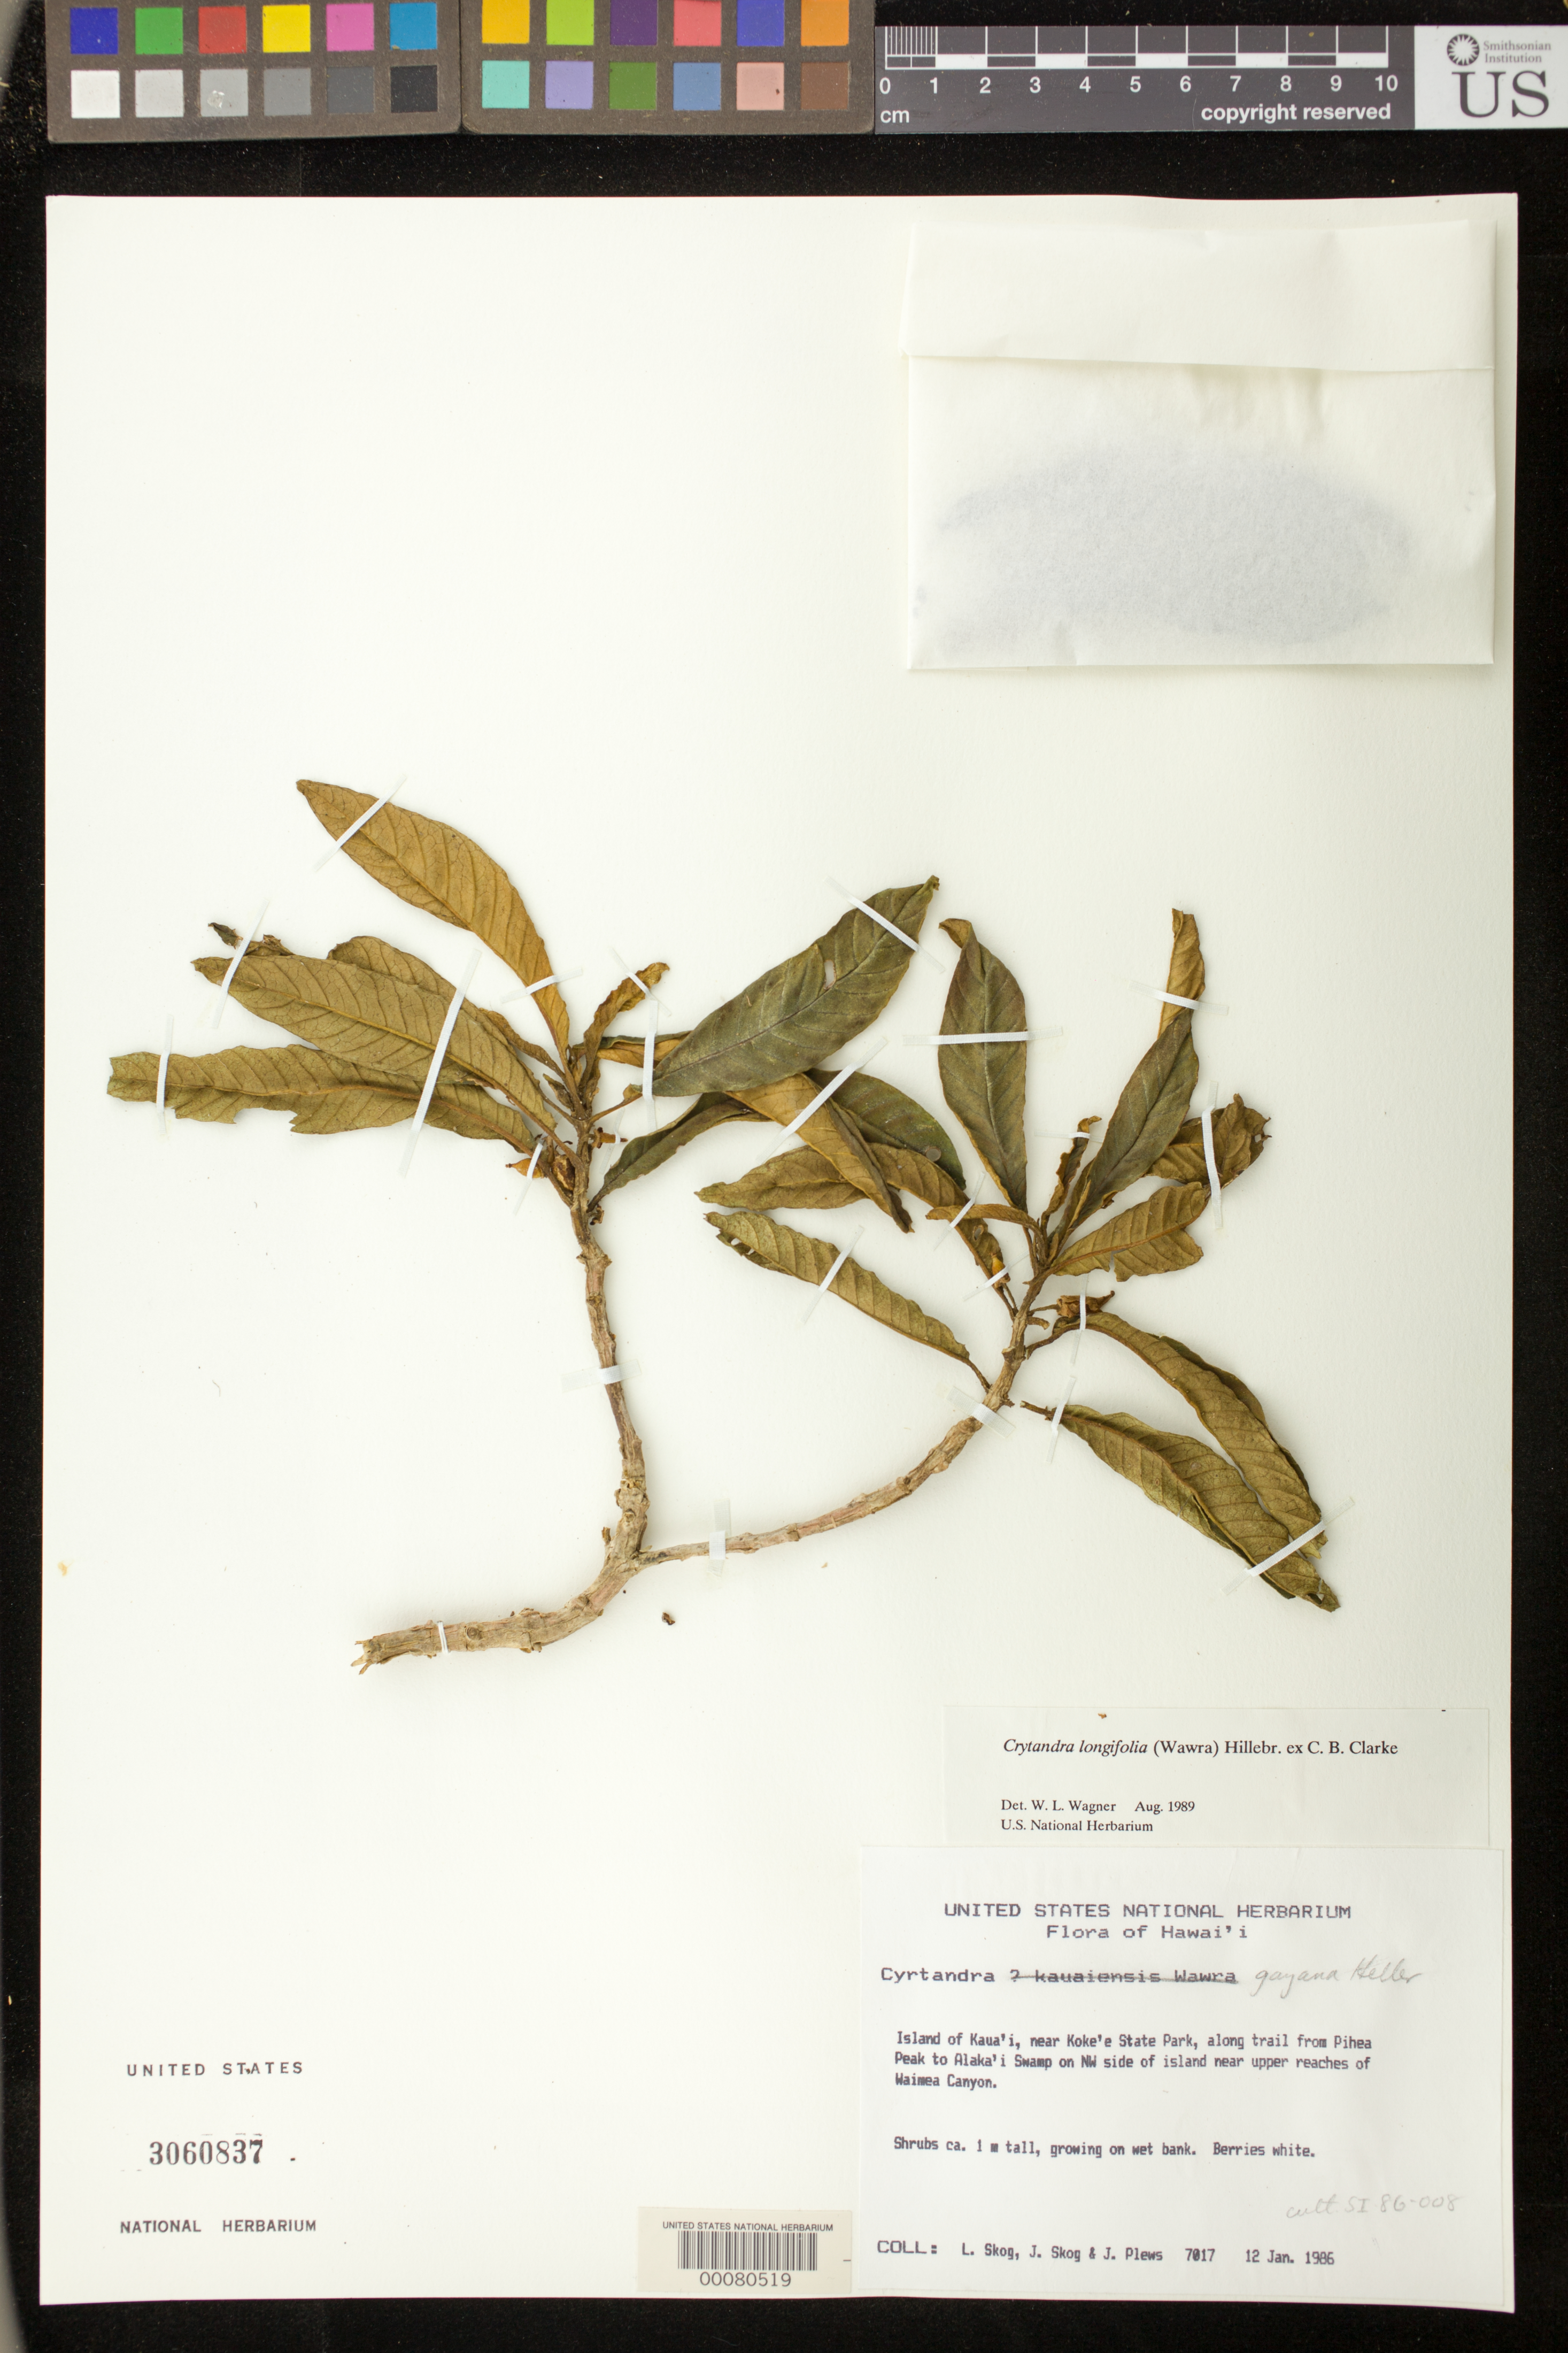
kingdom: Plantae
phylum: Tracheophyta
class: Magnoliopsida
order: Lamiales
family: Gesneriaceae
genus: Cyrtandra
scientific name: Cyrtandra longifolia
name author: (Wawra) Hillebr. ex C.B. Clarke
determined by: Wagner, W. L., (BOT), Smithsonian Institution - National Museum of Natural History (UNITED STATES)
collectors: L. E. Skog & et al.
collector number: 7017b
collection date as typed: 12 Jan 1986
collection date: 1986-01-12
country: United States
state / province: Hawaii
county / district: Kauai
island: Kaua'i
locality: Near Koke'e State Park, along trail from Pihea peak to Alakai swamp on nw side of island near upper reaches of Waimea canyon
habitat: Shrubs about 1 m tall, growing on wet bank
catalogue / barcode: US 3060837